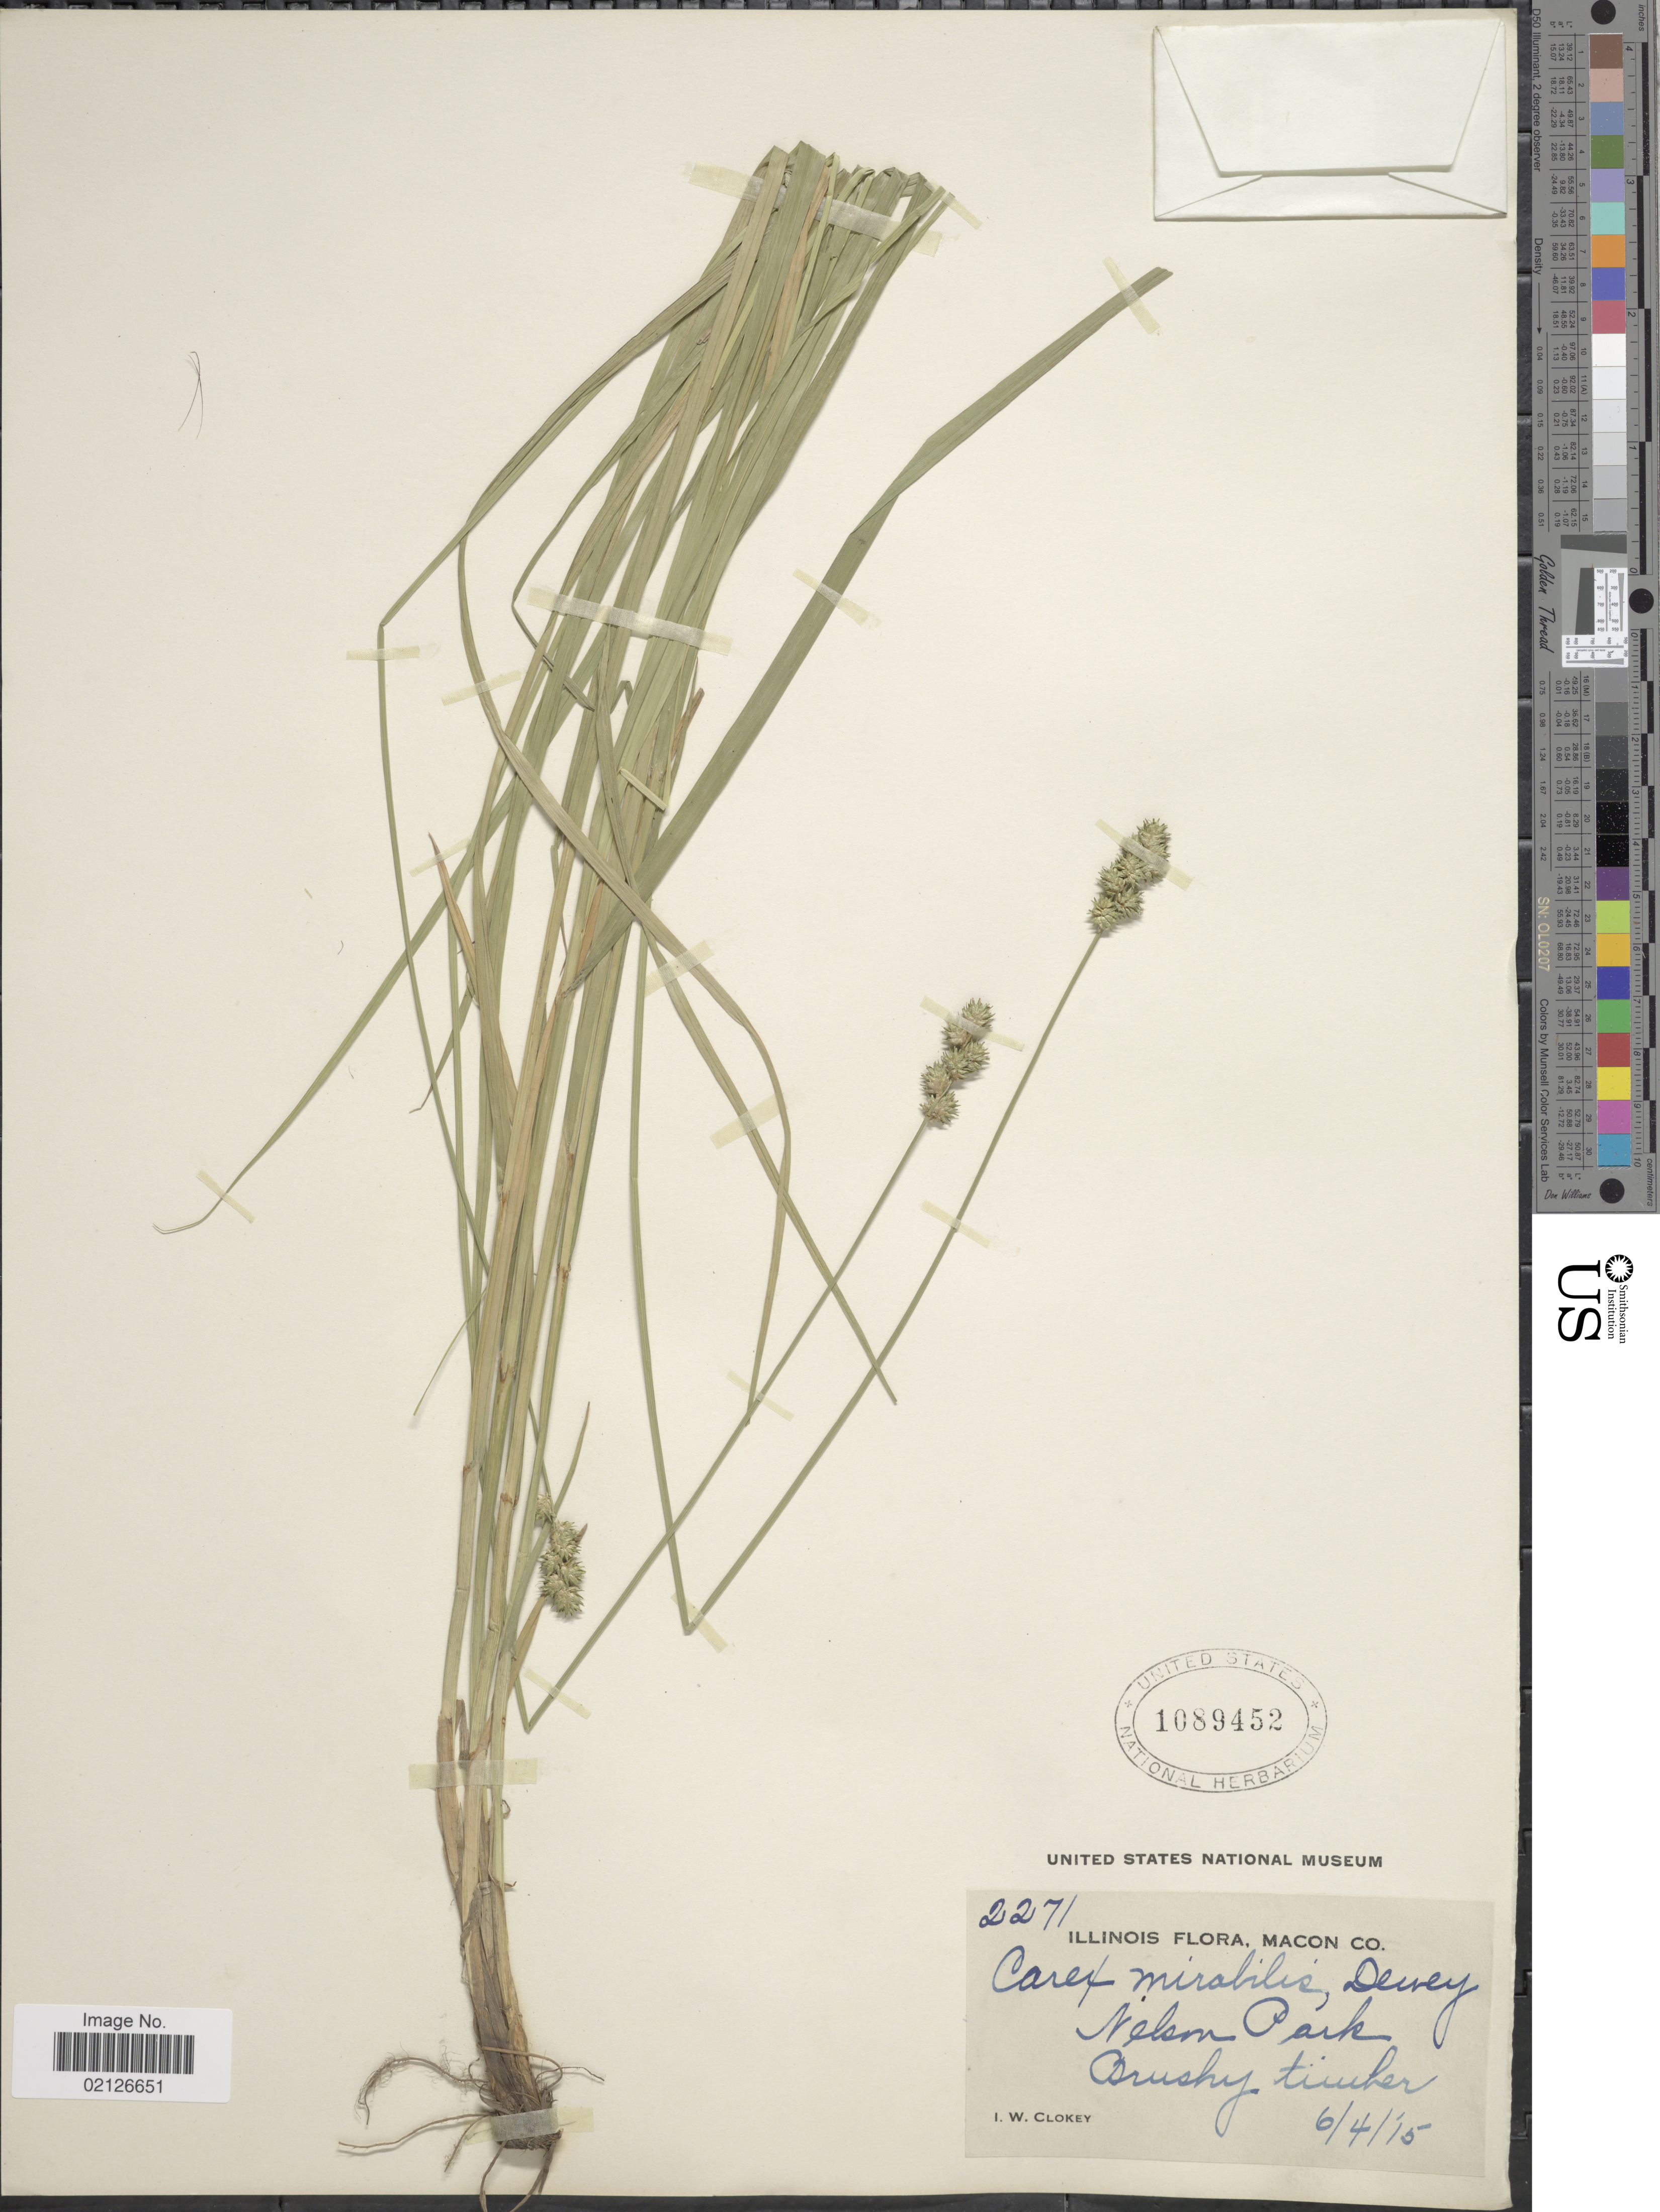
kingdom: Plantae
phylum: Tracheophyta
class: Liliopsida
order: Poales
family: Cyperaceae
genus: Carex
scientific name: Carex normalis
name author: Mack.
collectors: I. W. Clokey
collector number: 2271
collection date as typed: Transcribed d/m/y: 4/6/15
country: United States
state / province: Illinois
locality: Macon Co. Nelson Park, brushy timber.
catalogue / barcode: US 1089452